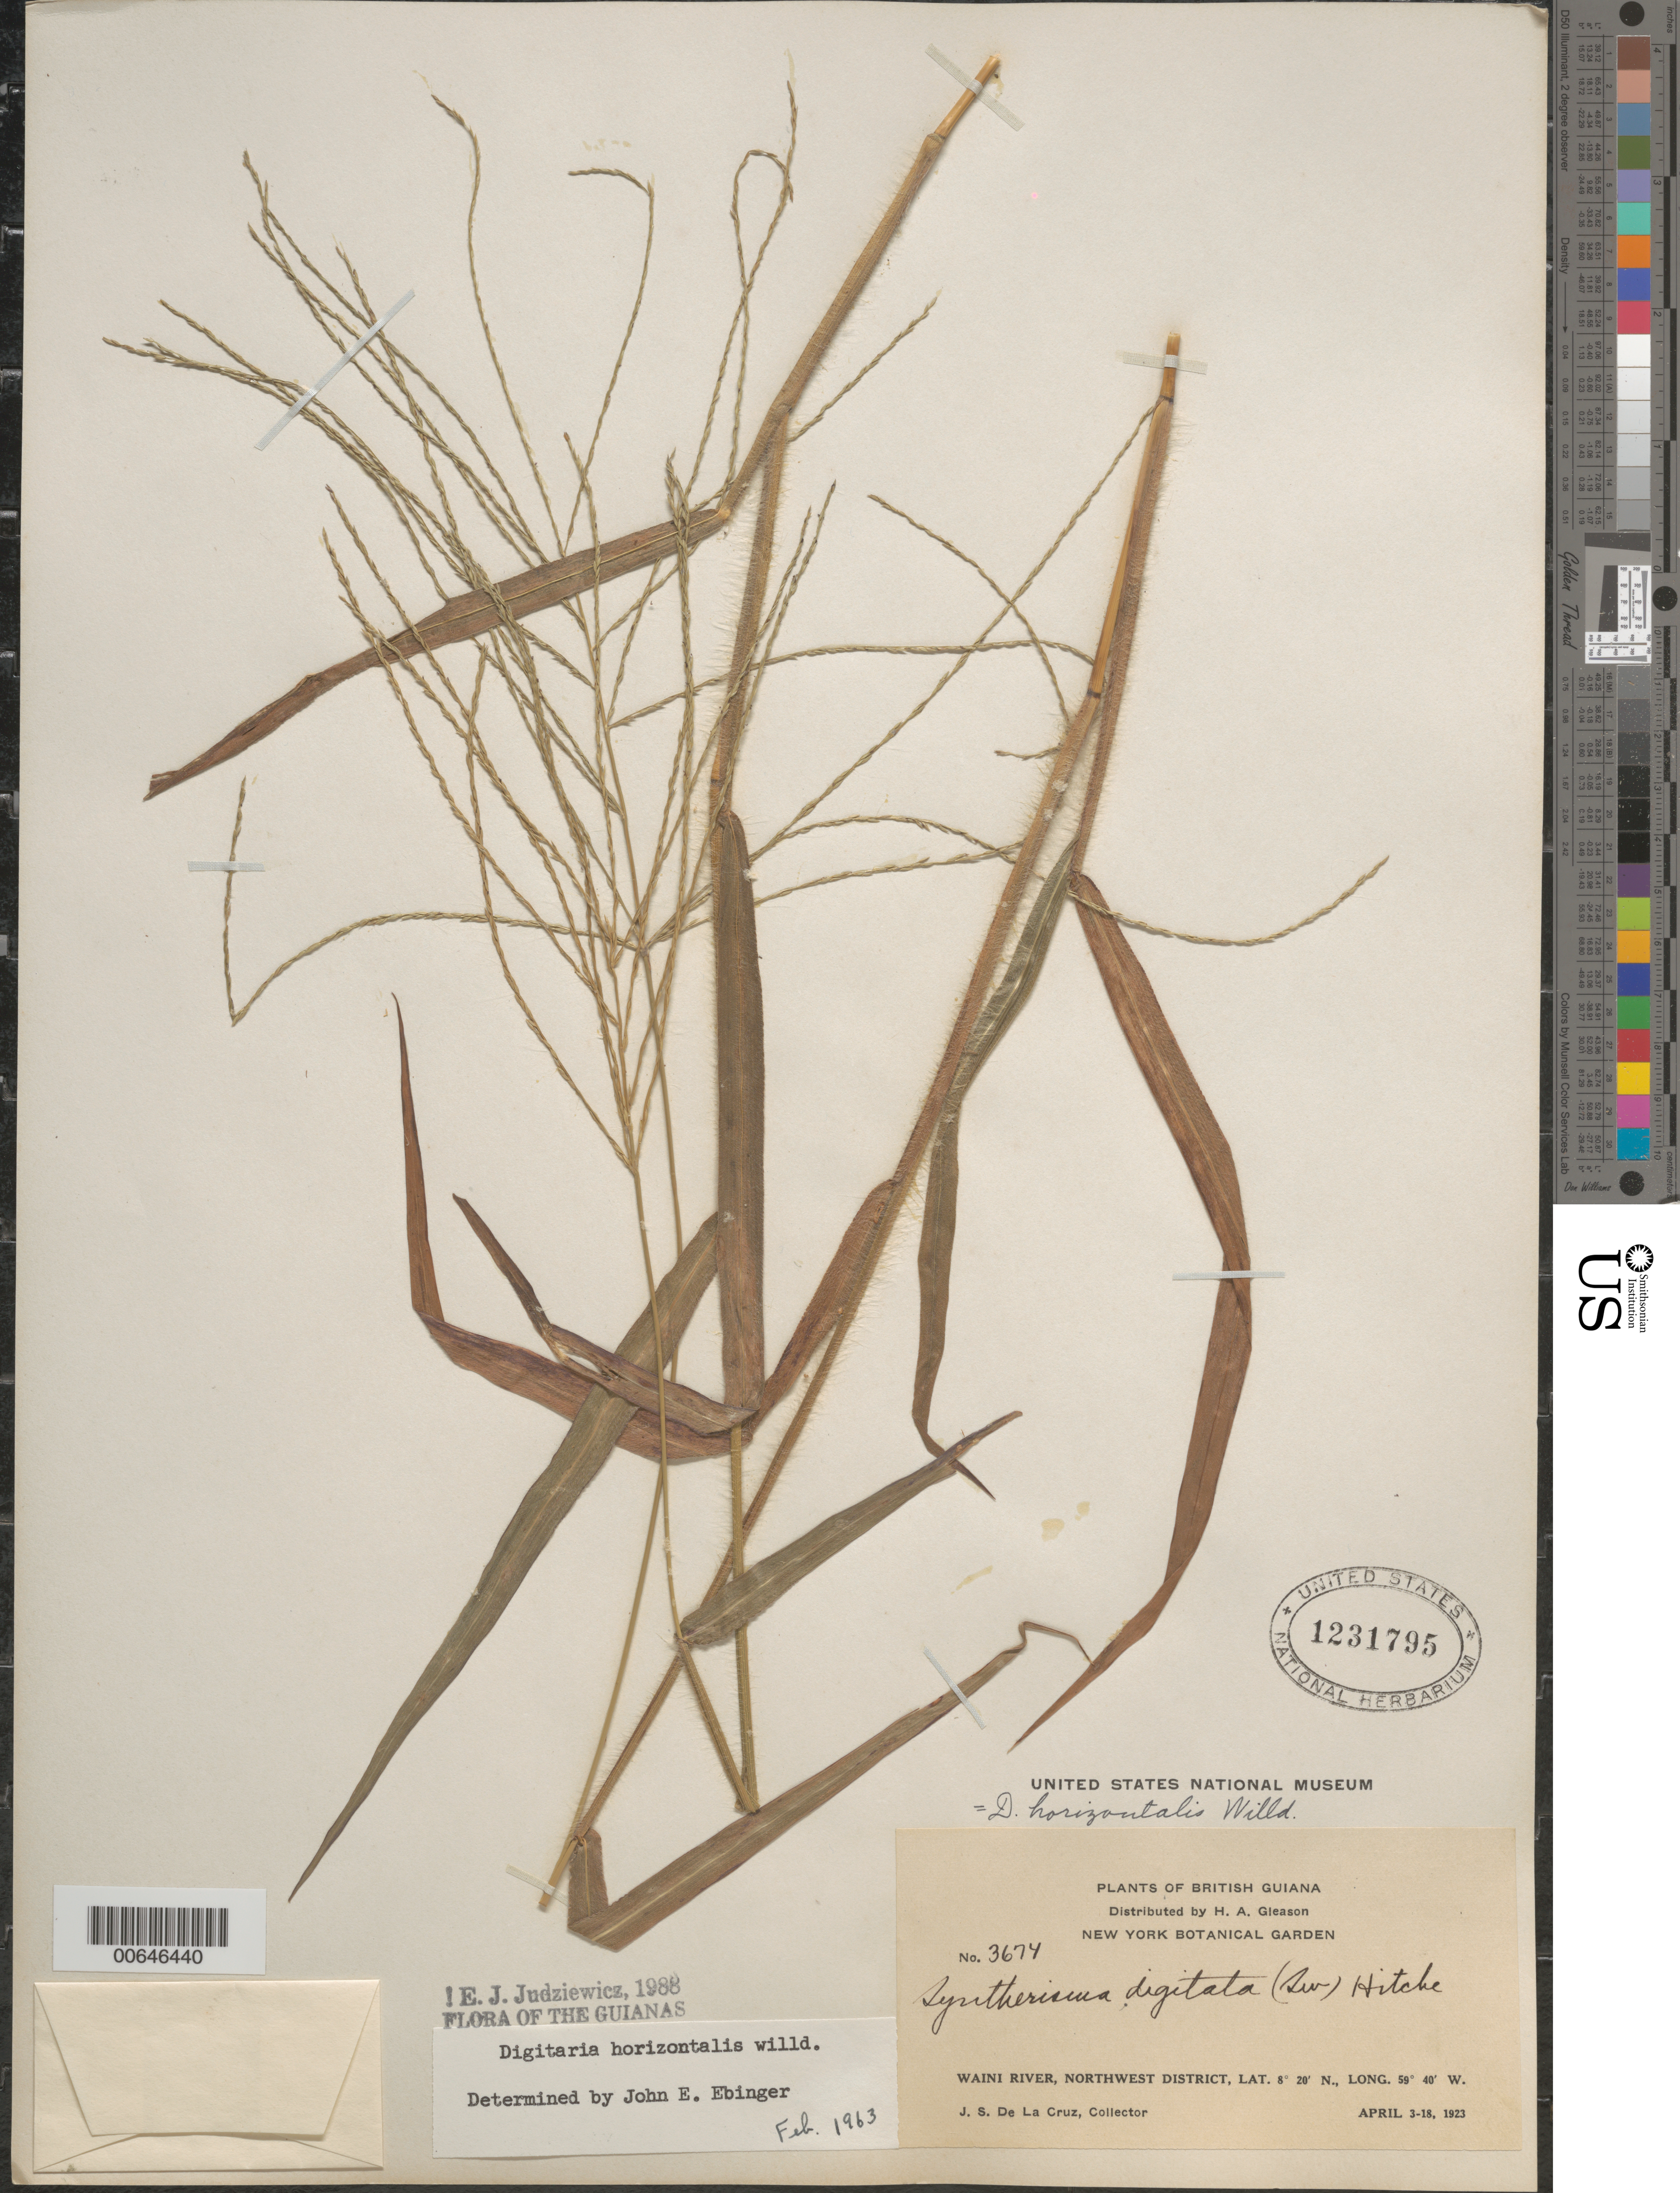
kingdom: Plantae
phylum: Tracheophyta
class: Liliopsida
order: Poales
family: Poaceae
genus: Digitaria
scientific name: Digitaria horizontalis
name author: Willd.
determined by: Judziewicz, E. J.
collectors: J. S. de la Cruz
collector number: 3674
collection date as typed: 3-Apr-23 to 18-Apr-23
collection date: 1923-04-03/1923-04-18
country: Guyana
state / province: Barima-Waini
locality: Waini R., NW District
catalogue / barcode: US 1231795